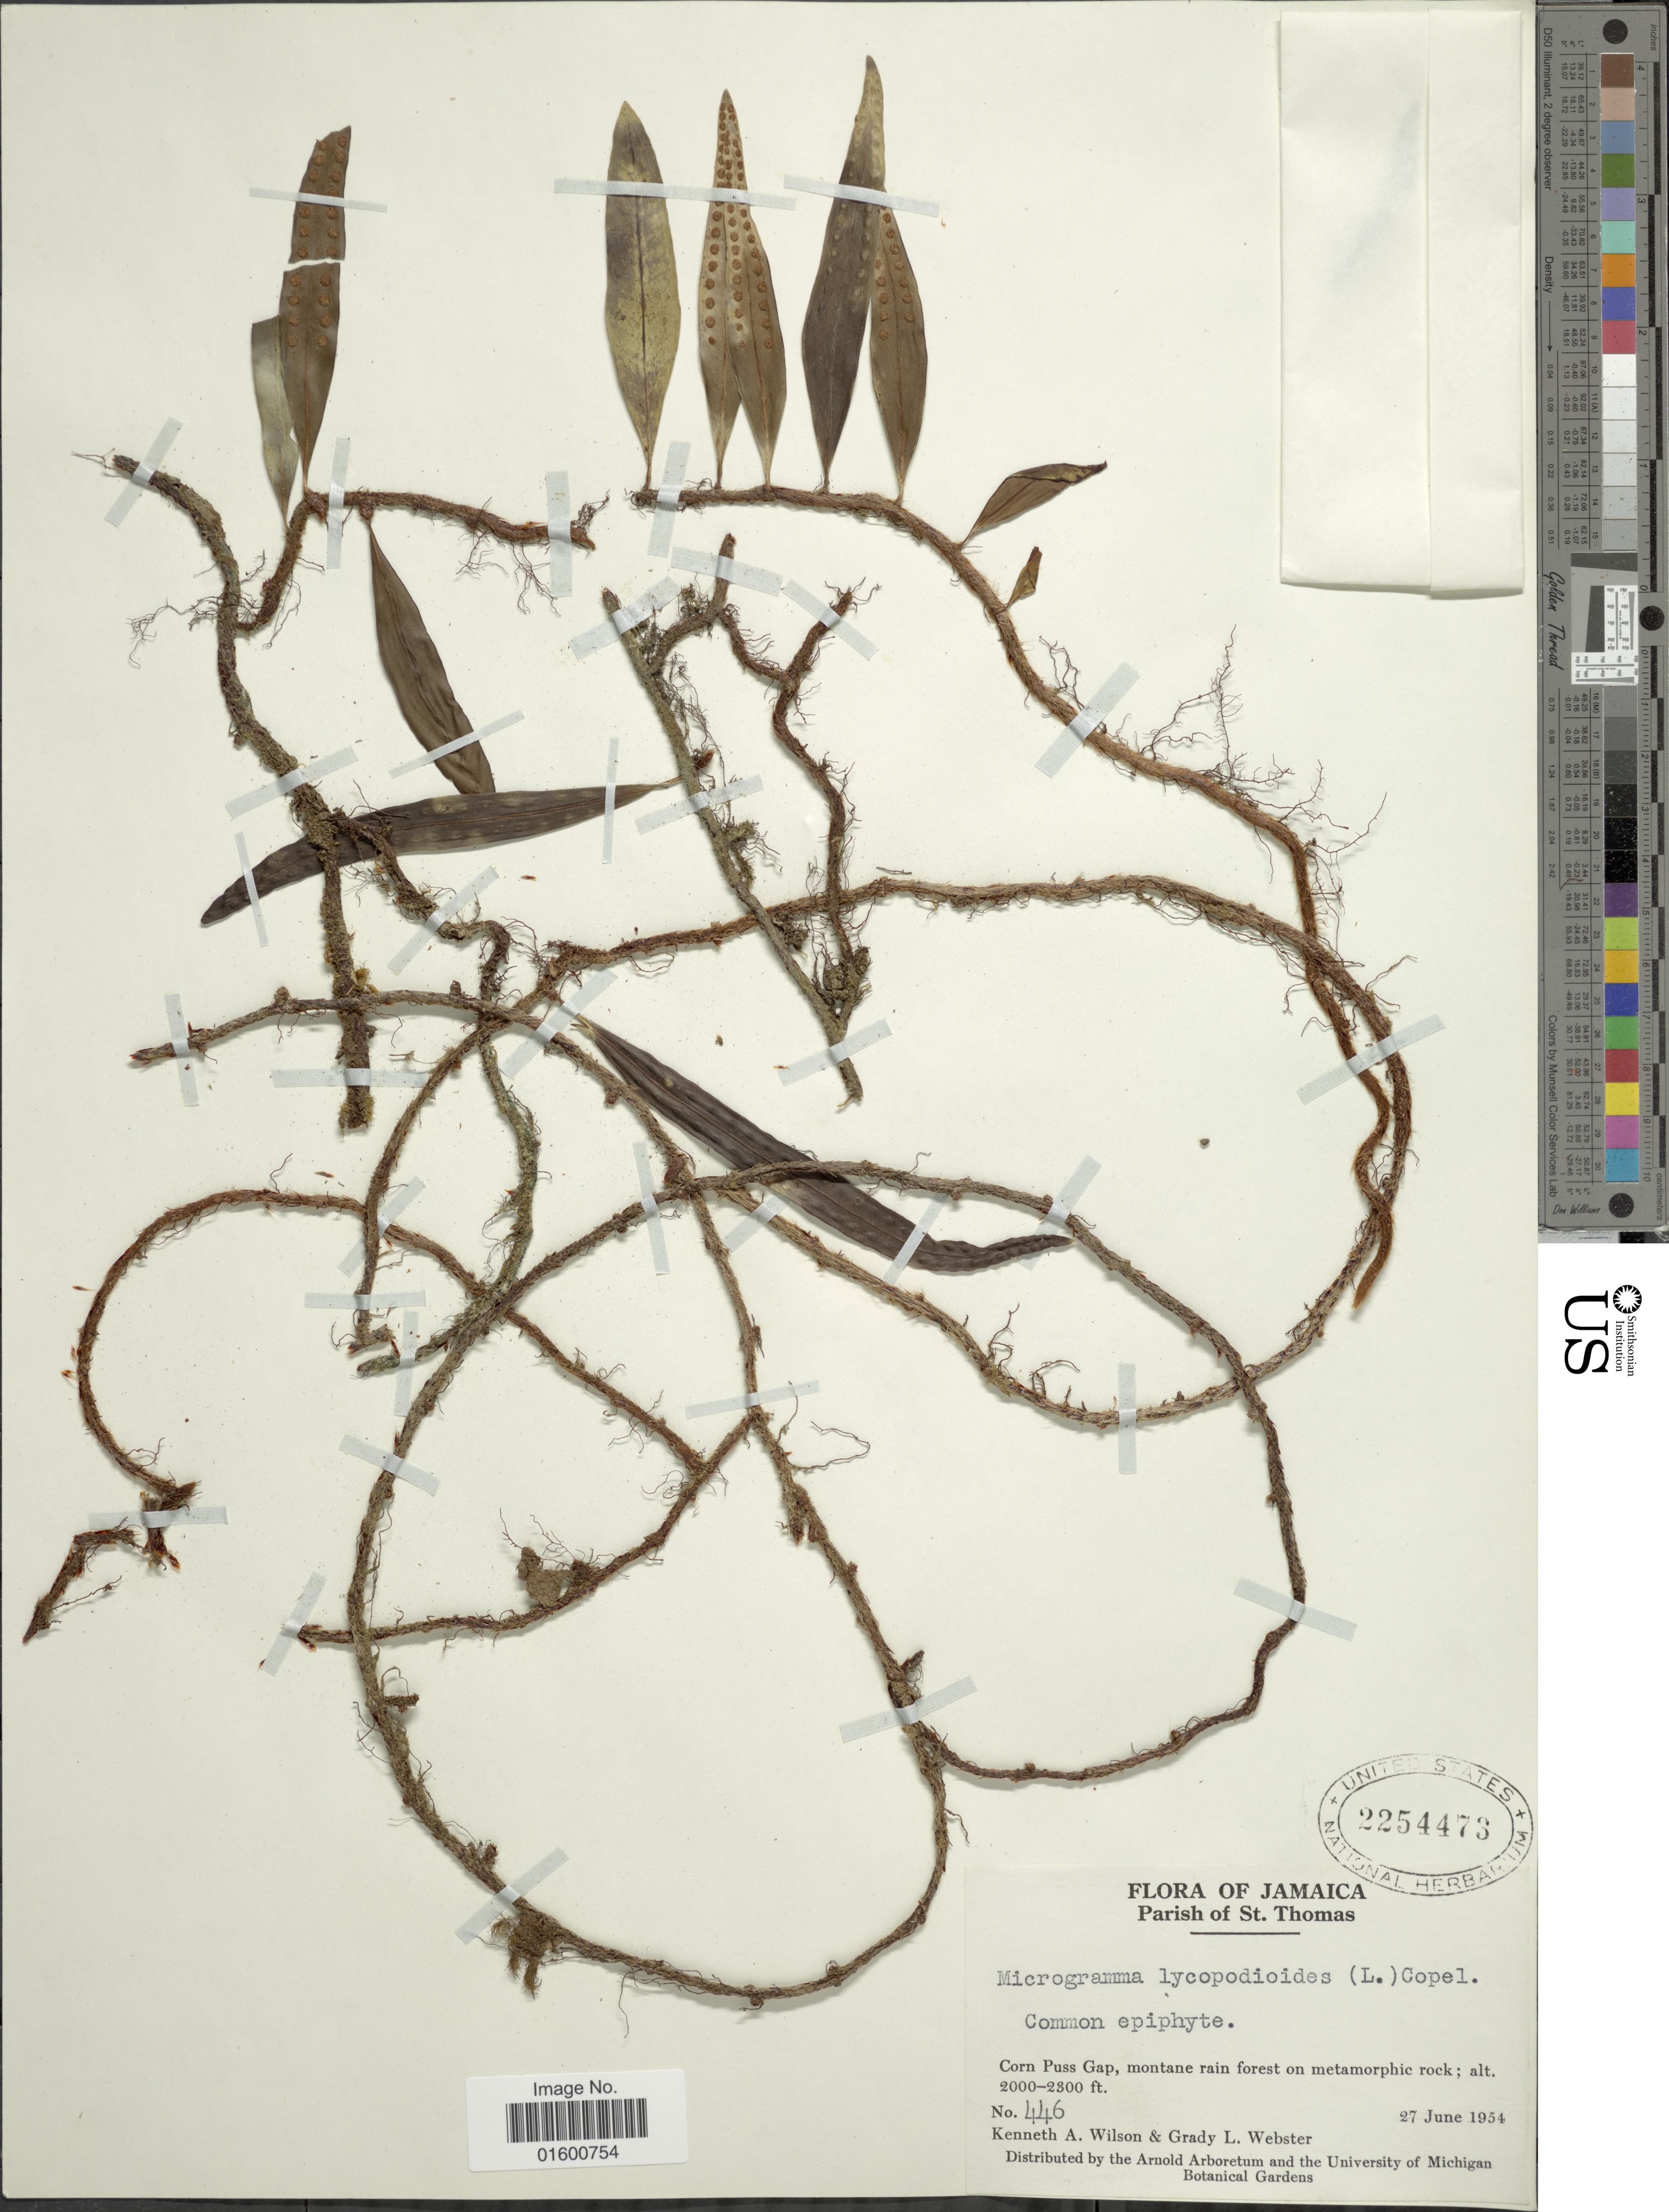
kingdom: Plantae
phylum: Tracheophyta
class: Polypodiopsida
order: Polypodiales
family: Polypodiaceae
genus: Microgramma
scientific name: Microgramma lycopodioides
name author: (L.) Copel.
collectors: K. A. Wilson & G. L. Webster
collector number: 446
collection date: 1954-06-27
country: Jamaica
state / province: Saint Thomas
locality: Parish of St. Thomas, Corn Puss Gap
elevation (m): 610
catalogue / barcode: US 2254473